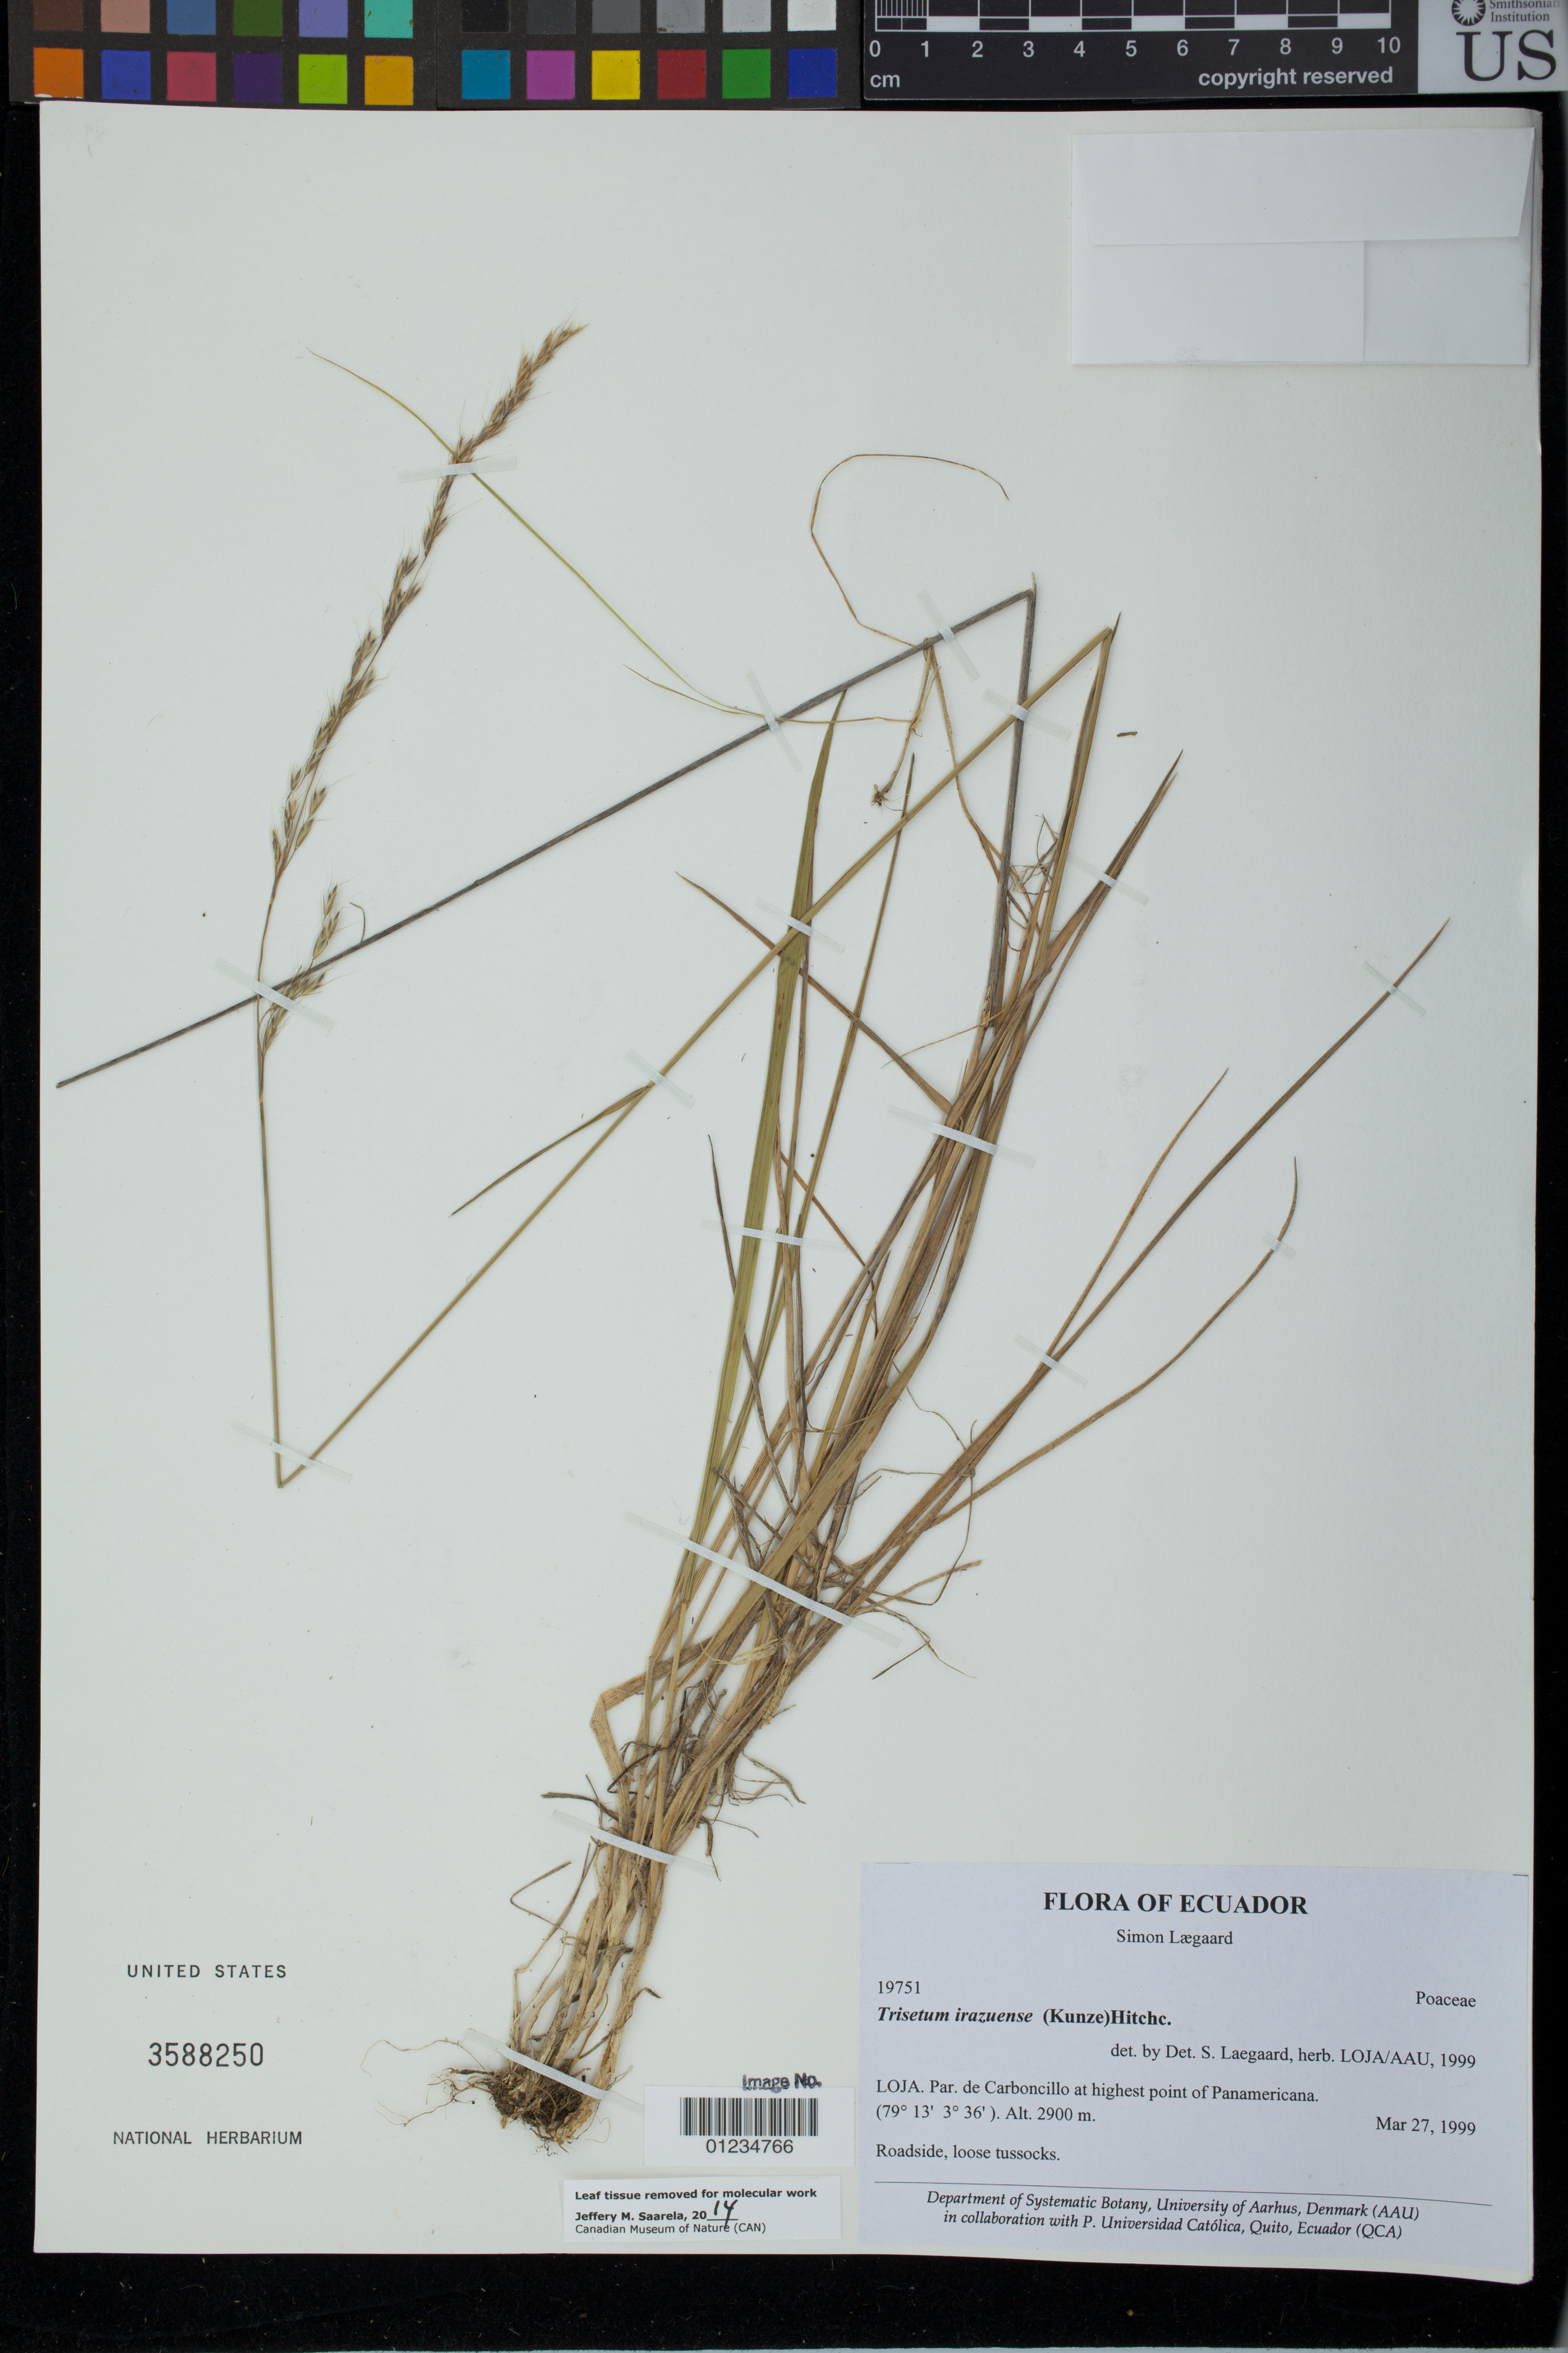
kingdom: Plantae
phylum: Tracheophyta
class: Liliopsida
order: Poales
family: Poaceae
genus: Trisetum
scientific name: Trisetum irazuense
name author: (Kuntze) Hitchc.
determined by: Lægaard, S., (AAU), University of Aarhus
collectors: S. Lægaard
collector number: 19751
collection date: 1999-03-27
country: Ecuador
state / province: Loja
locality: Par. de Carboncillo at highest point of Panamericana.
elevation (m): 2900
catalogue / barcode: US 3588250